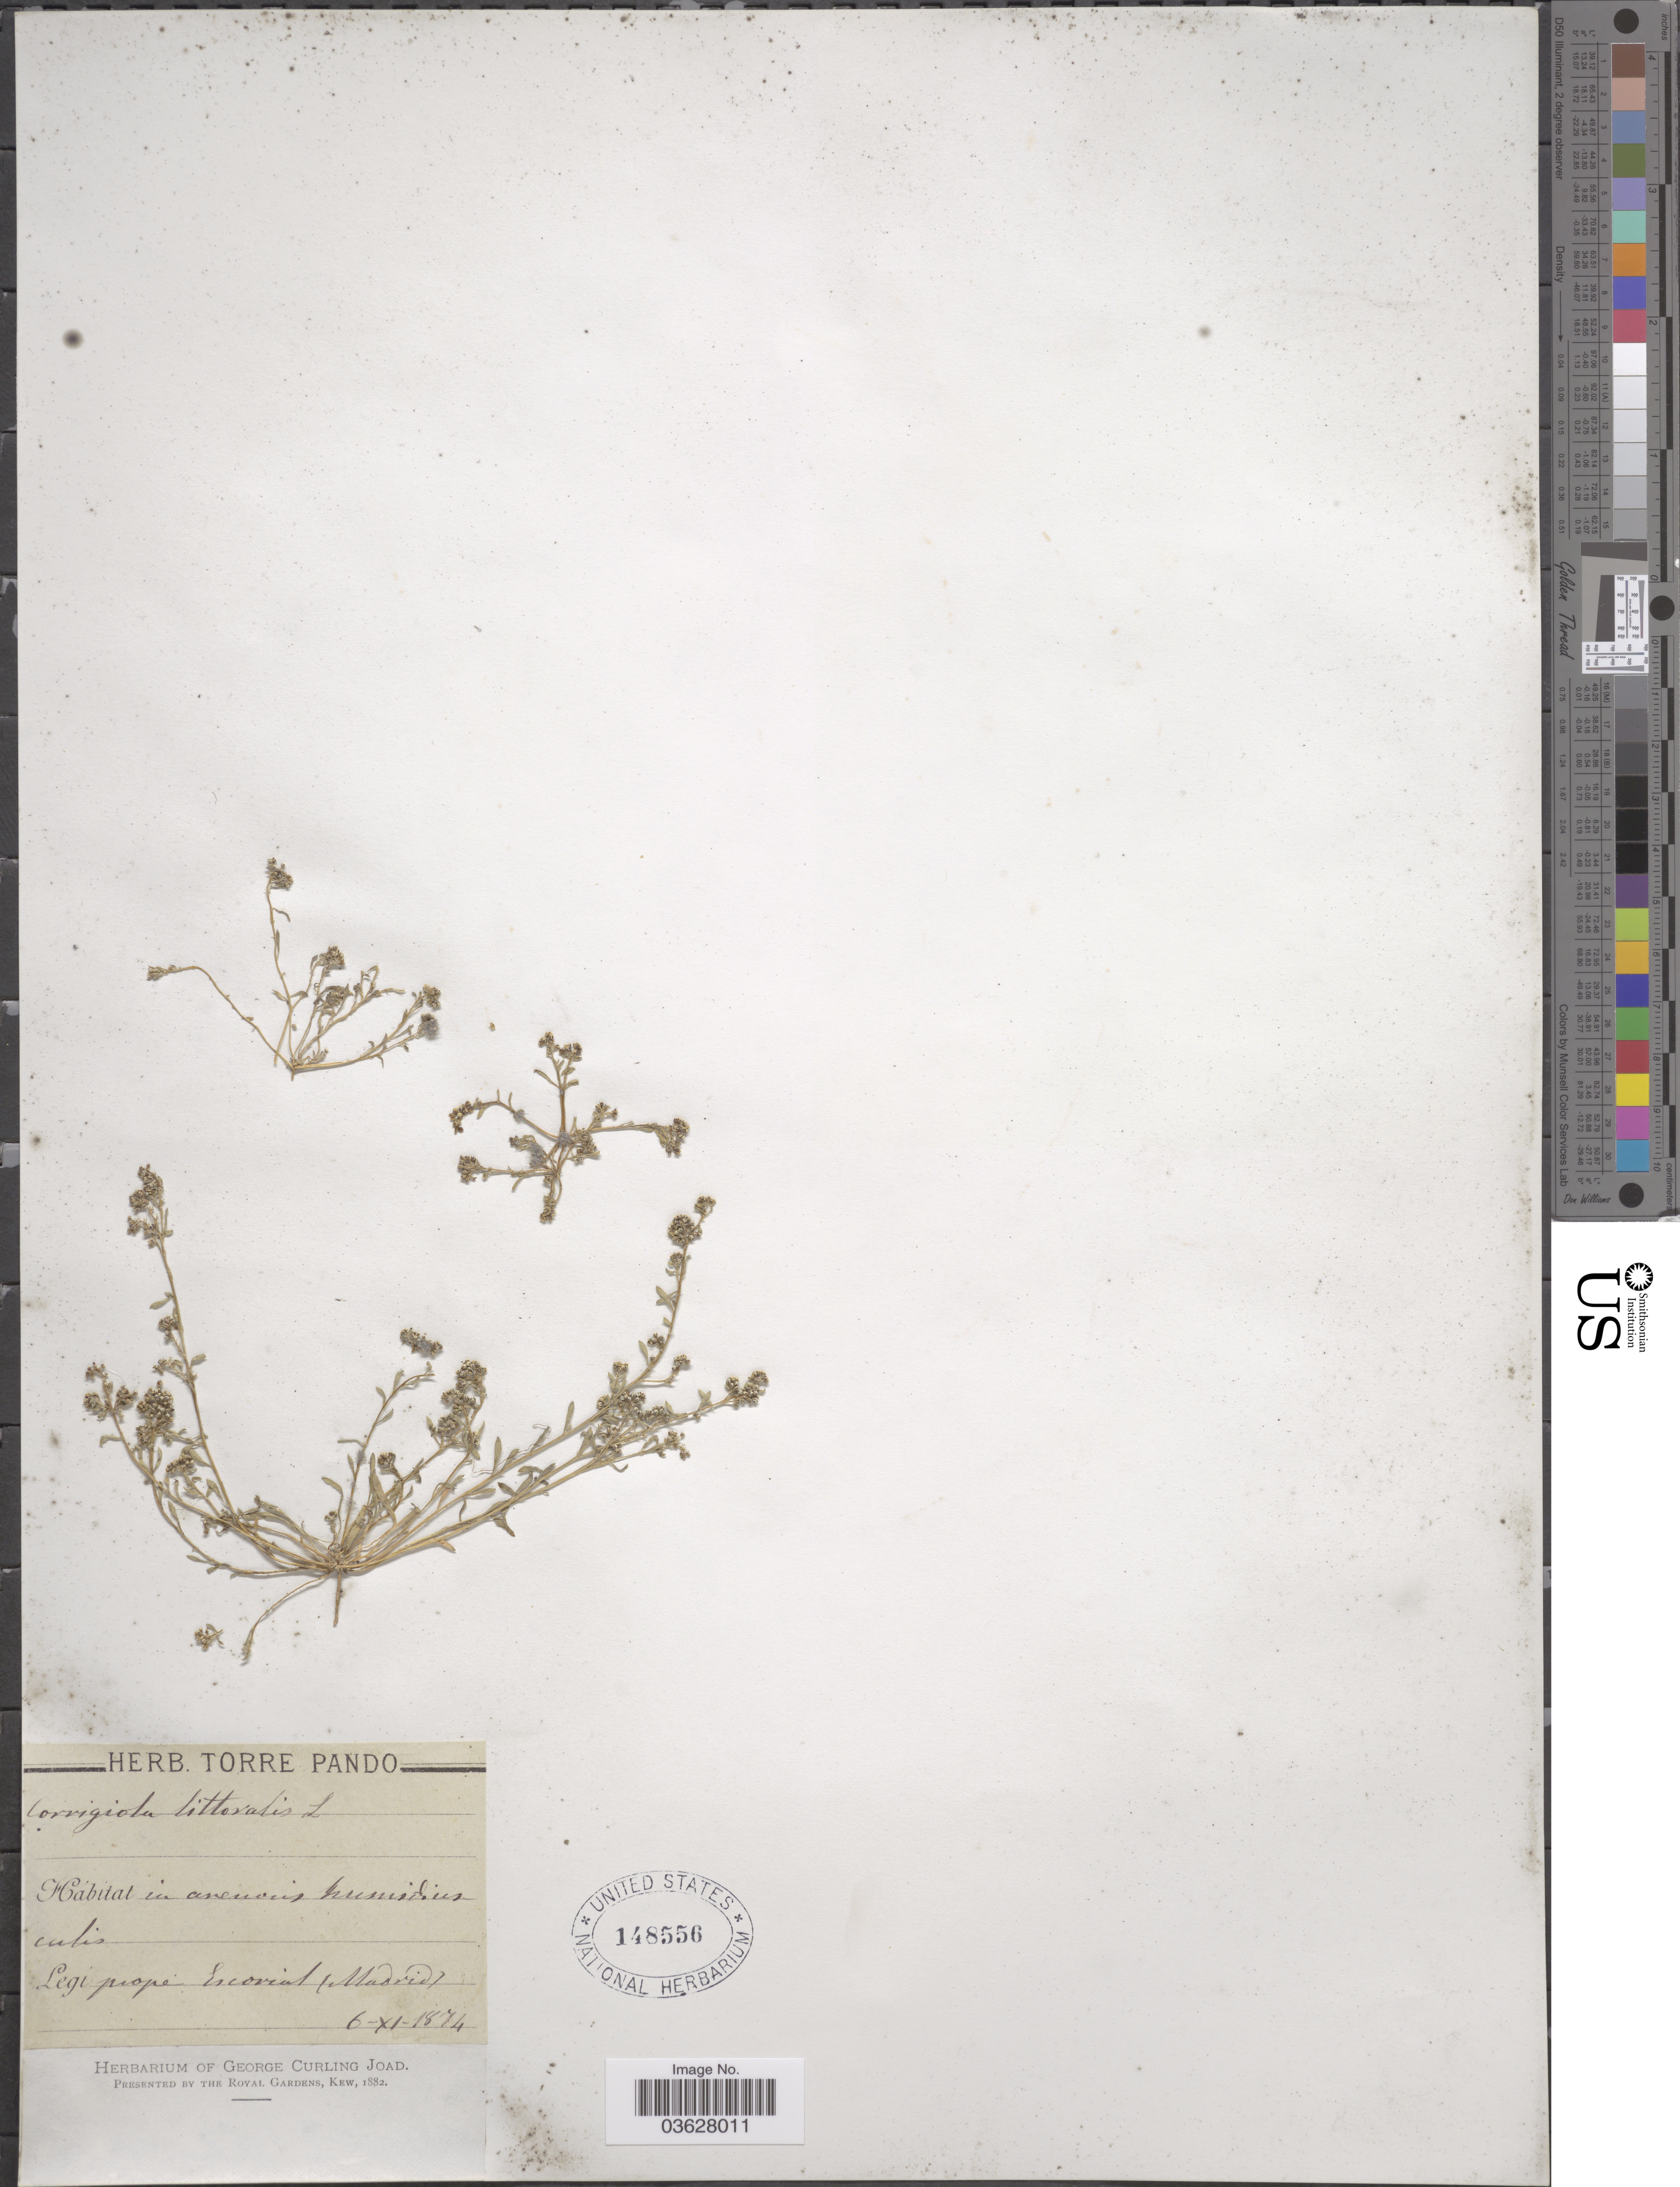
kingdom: Plantae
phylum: Tracheophyta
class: Magnoliopsida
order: Caryophyllales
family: Caryophyllaceae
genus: Corrigiola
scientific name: Corrigiola litoralis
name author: L.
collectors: ex herb. Torre Pando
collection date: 1874-11-06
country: Spain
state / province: Madrid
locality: Prope Escorial.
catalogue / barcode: US 148556